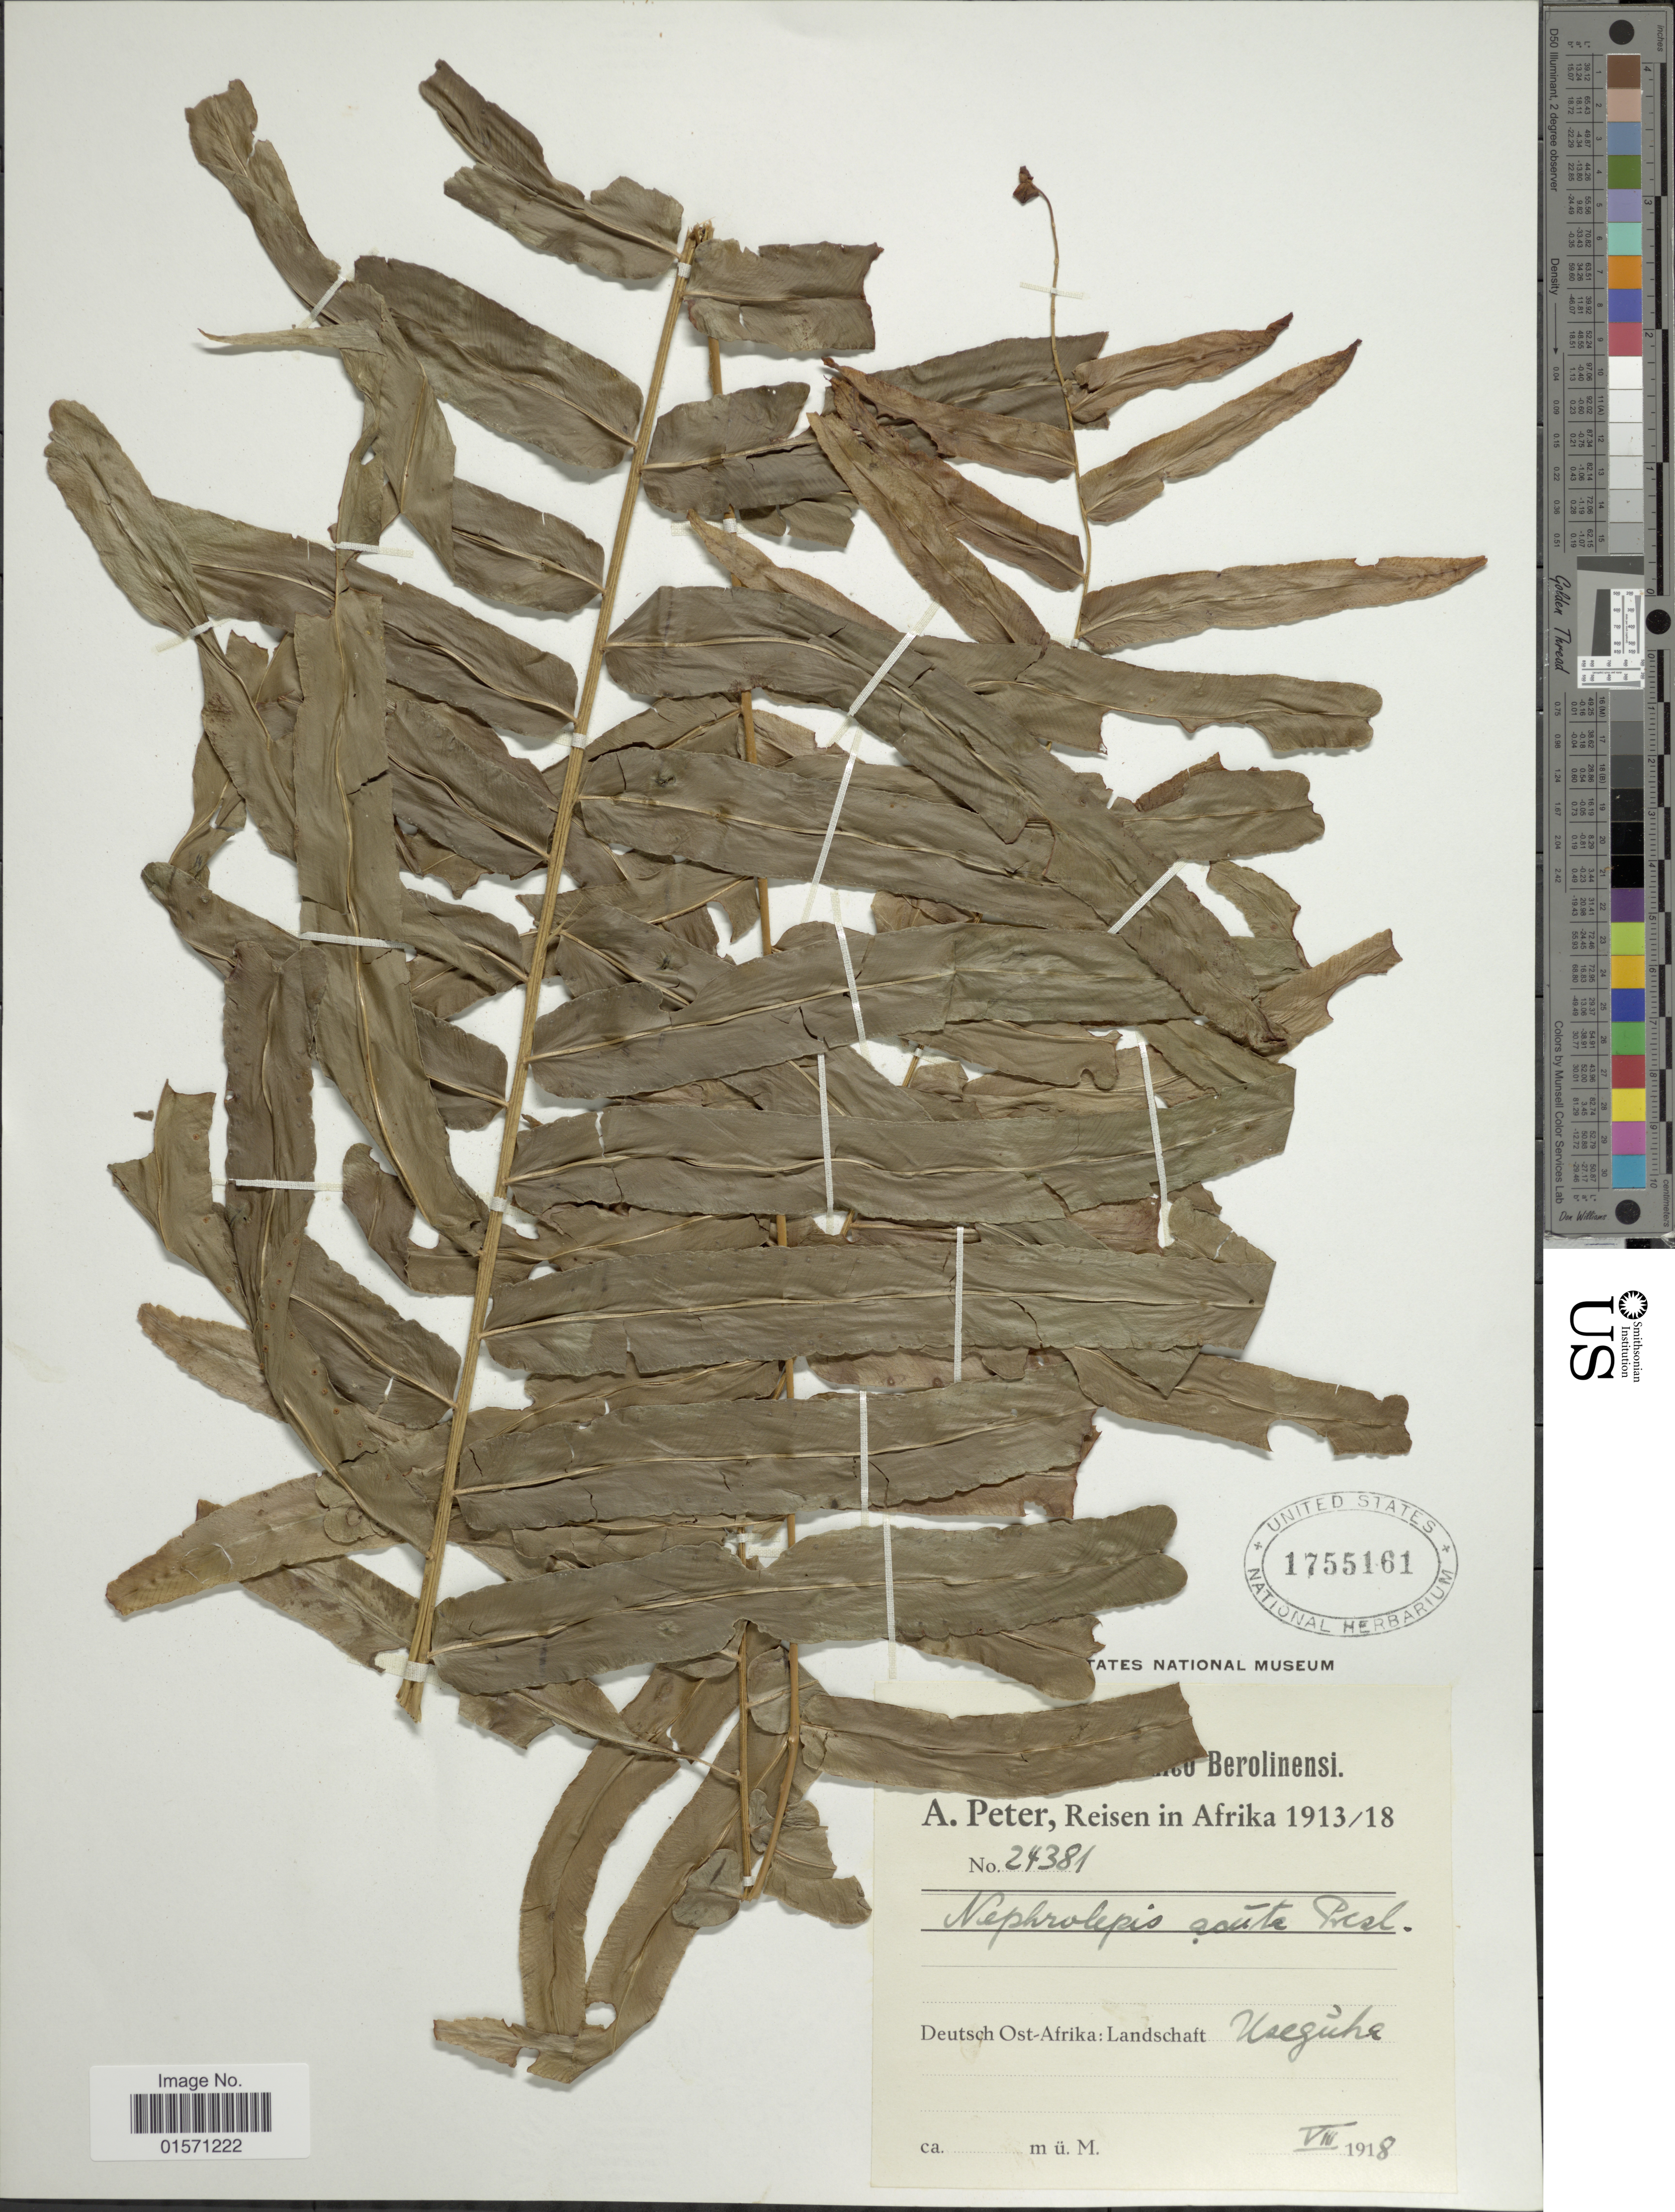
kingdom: Plantae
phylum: Tracheophyta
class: Polypodiopsida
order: Polypodiales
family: Nephrolepidaceae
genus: Nephrolepis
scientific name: Nephrolepis biserrata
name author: (Sw.) Schott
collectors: A. Peter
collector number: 24381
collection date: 1918-08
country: Tanzania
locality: Deutsch Ost-Afrika: Landschaft Useguha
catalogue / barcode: US 1755161